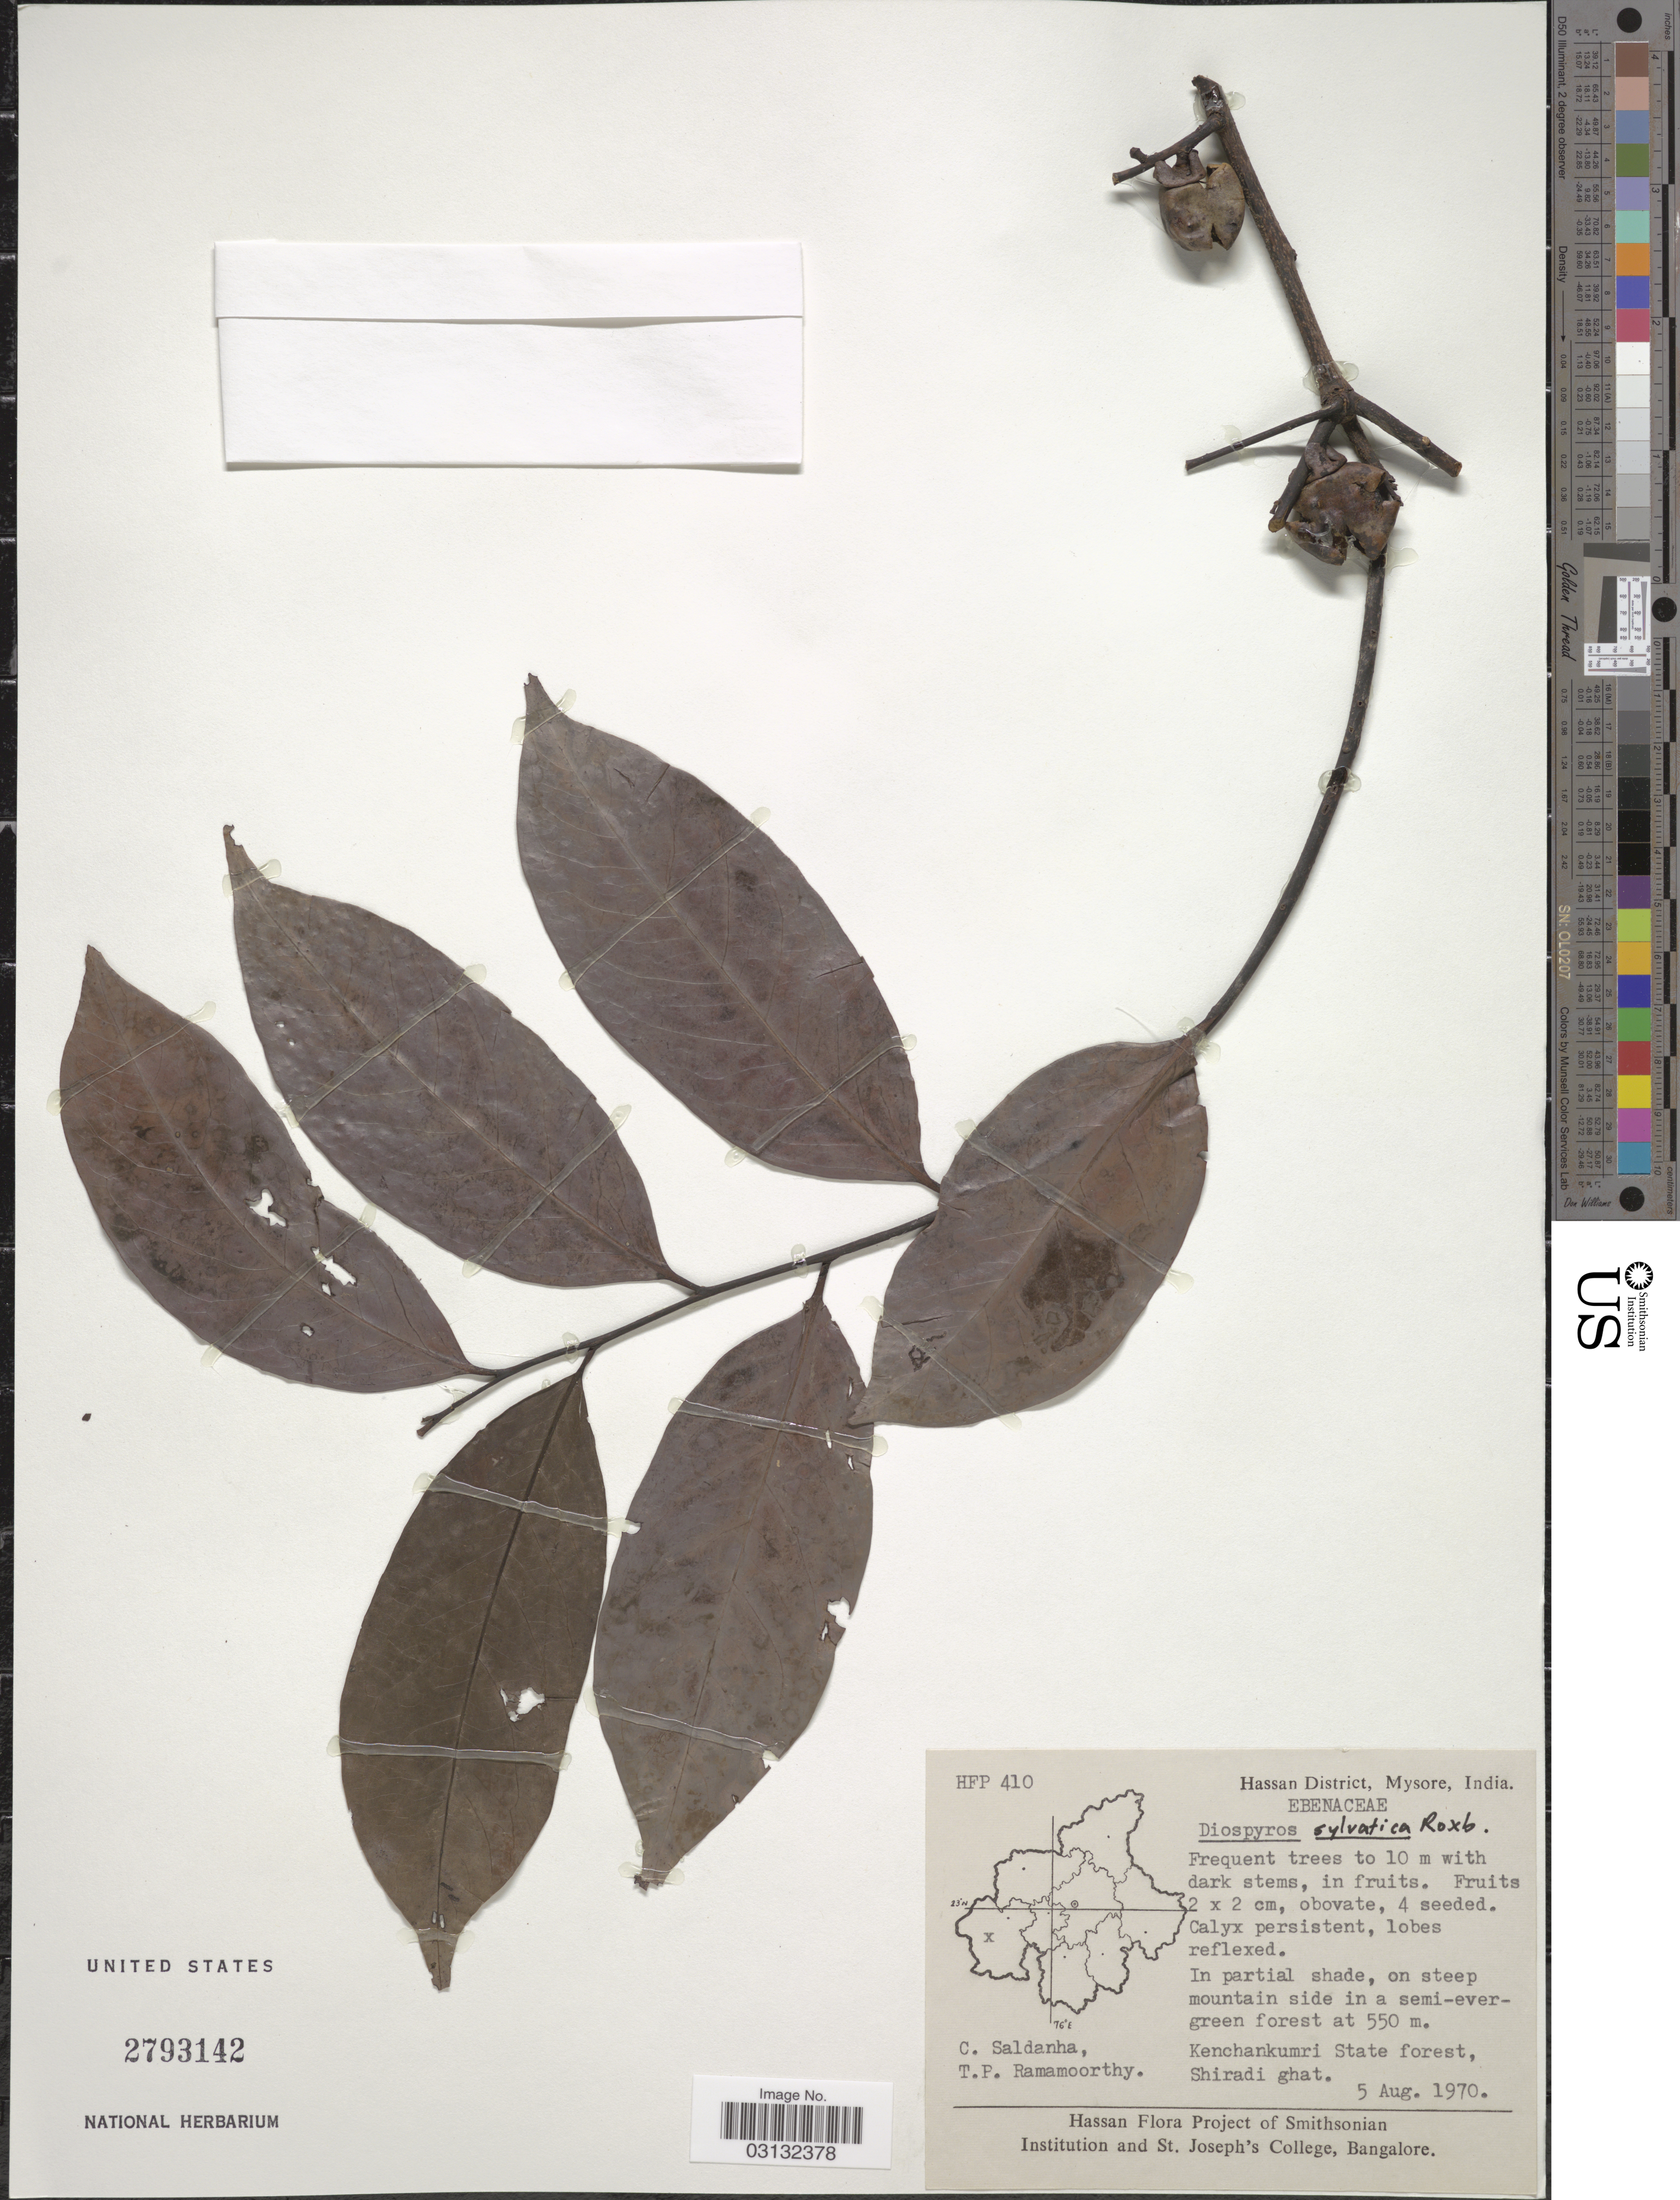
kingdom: Plantae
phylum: Tracheophyta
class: Magnoliopsida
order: Ericales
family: Ebenaceae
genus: Diospyros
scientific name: Diospyros sylvatica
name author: Roxb.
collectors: C. Saldanha & T. P. Ramamoorthy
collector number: HFP 410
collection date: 1970-08-05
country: India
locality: Hassan District, Mysore. Kenchankumri State forest, Shiradi ghat.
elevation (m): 550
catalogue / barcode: US 2793142